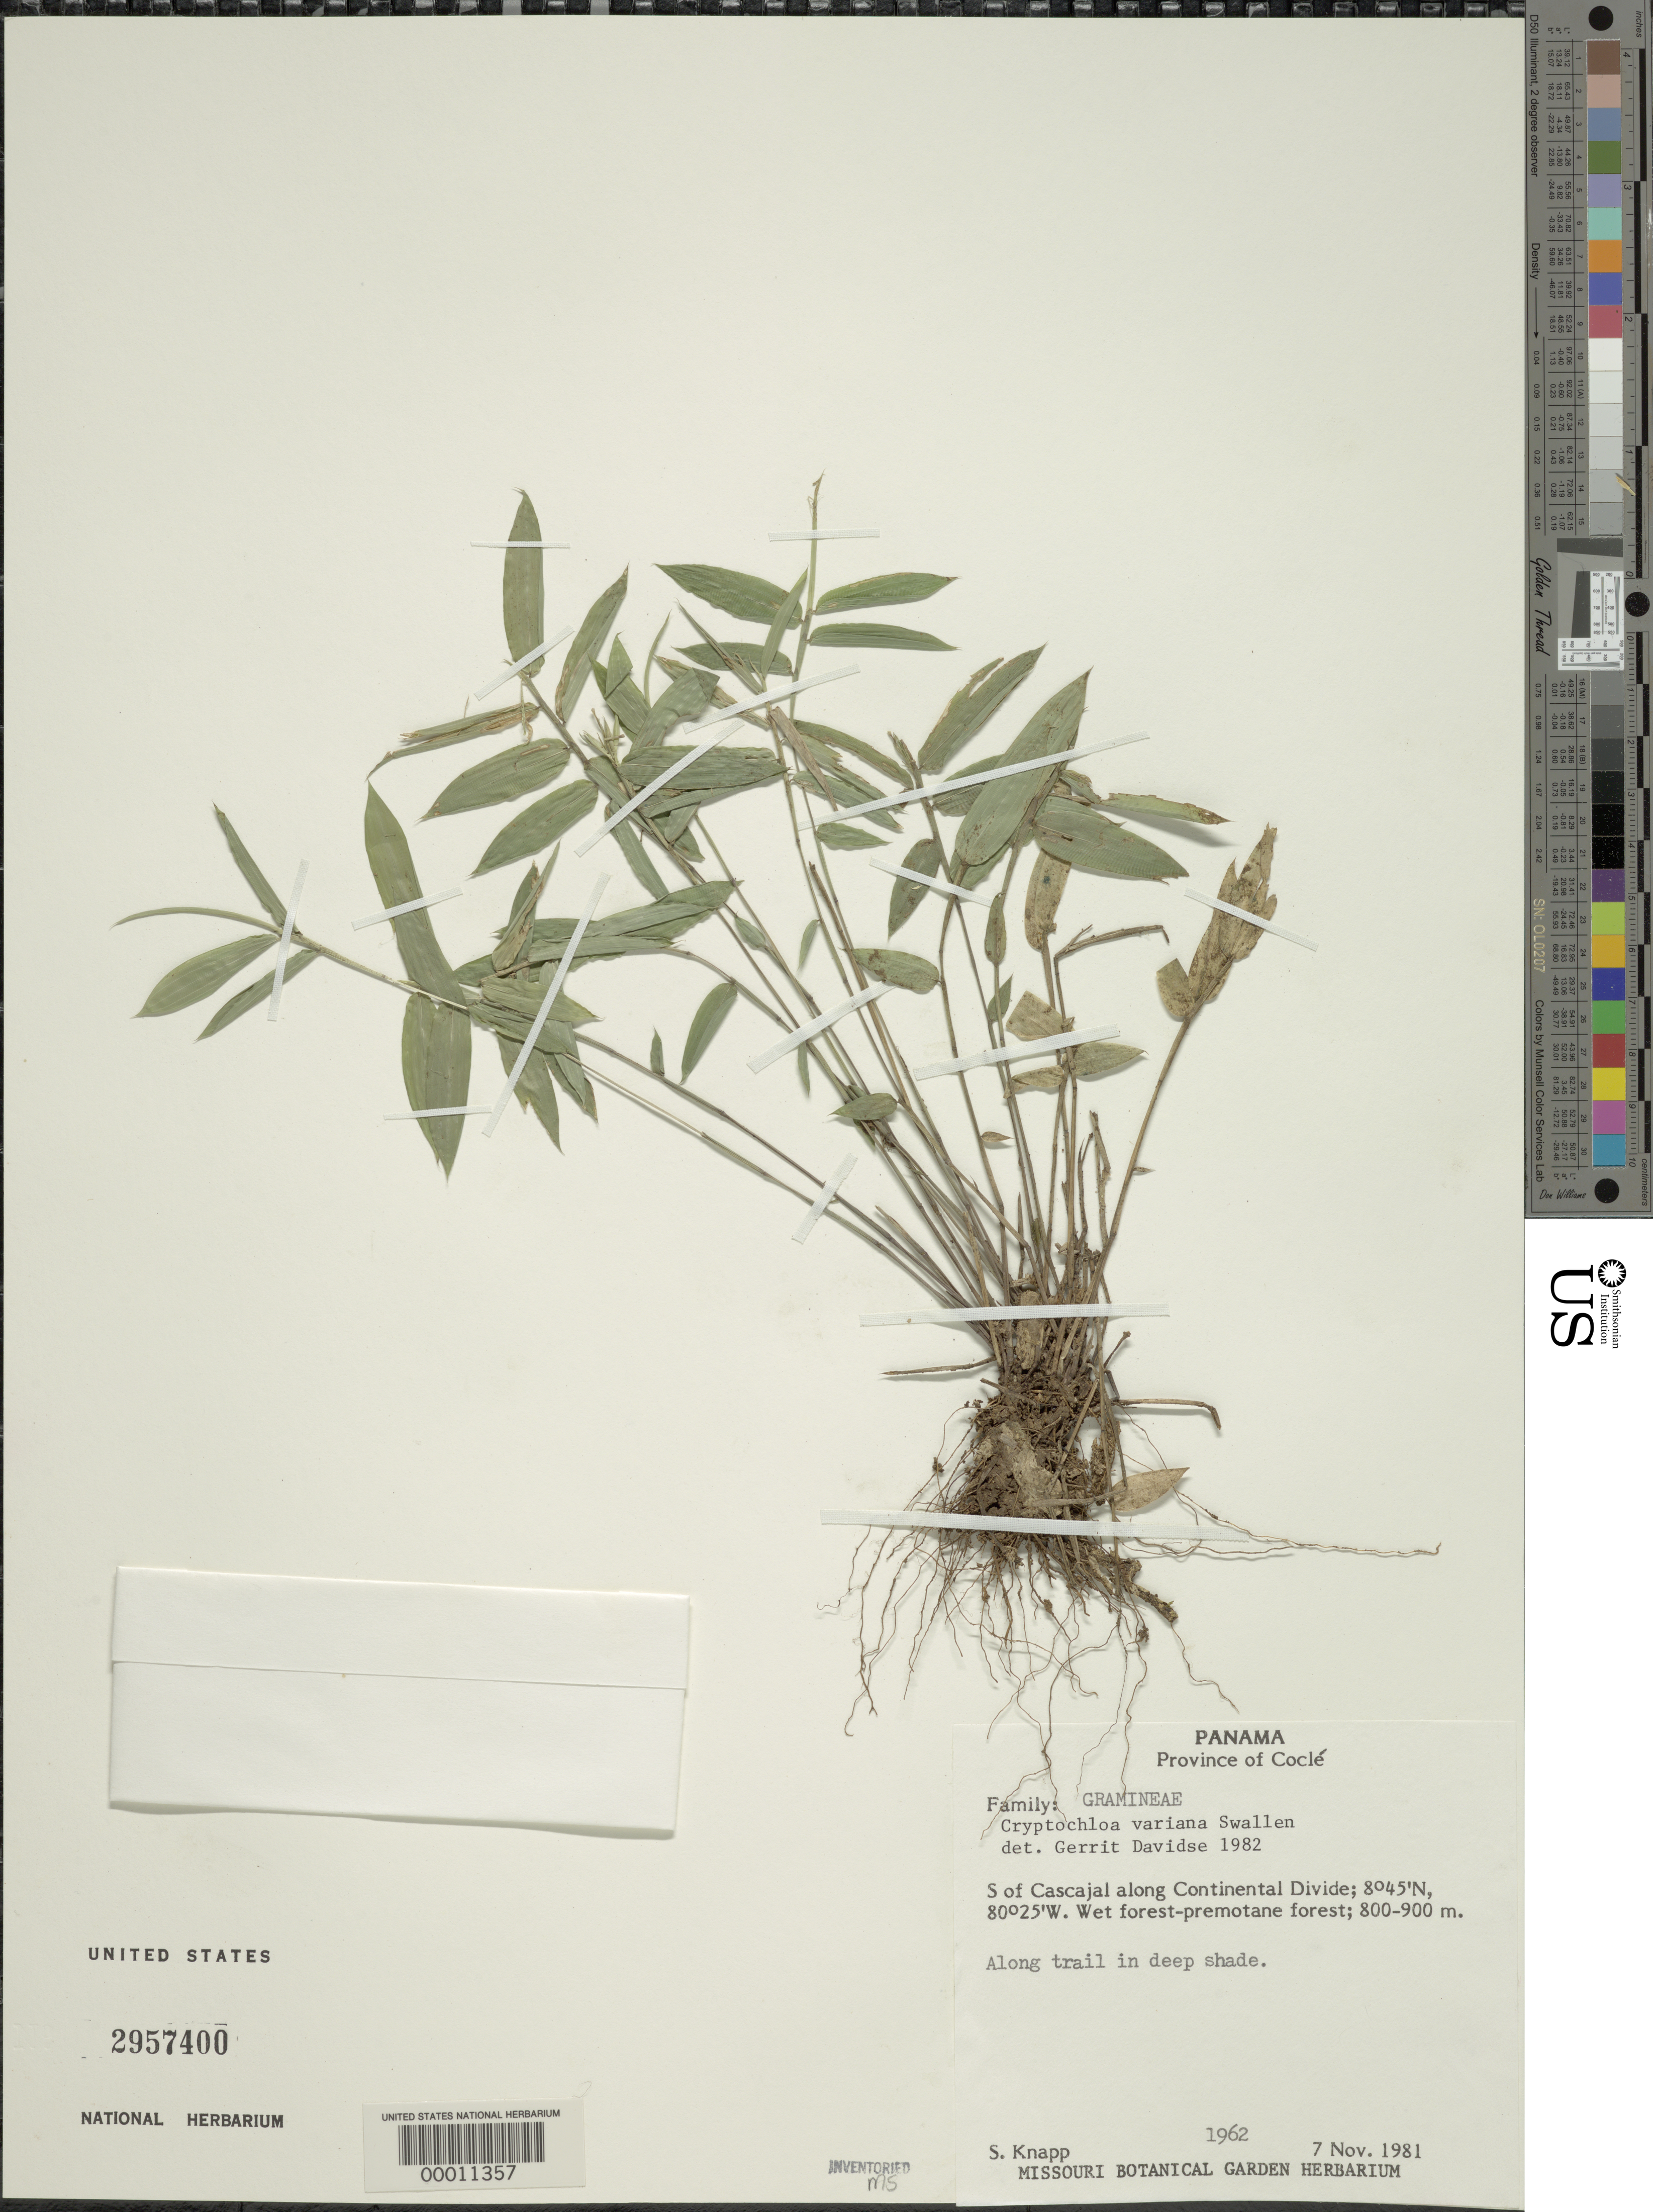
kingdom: Plantae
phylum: Tracheophyta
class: Liliopsida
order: Poales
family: Poaceae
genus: Cryptochloa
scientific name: Cryptochloa variana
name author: Swallen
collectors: S. Knapp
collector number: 1962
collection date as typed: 07 Nov 1981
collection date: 1981-11-07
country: Panama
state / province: Coclé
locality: Cascajal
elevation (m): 800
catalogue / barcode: US 2957400